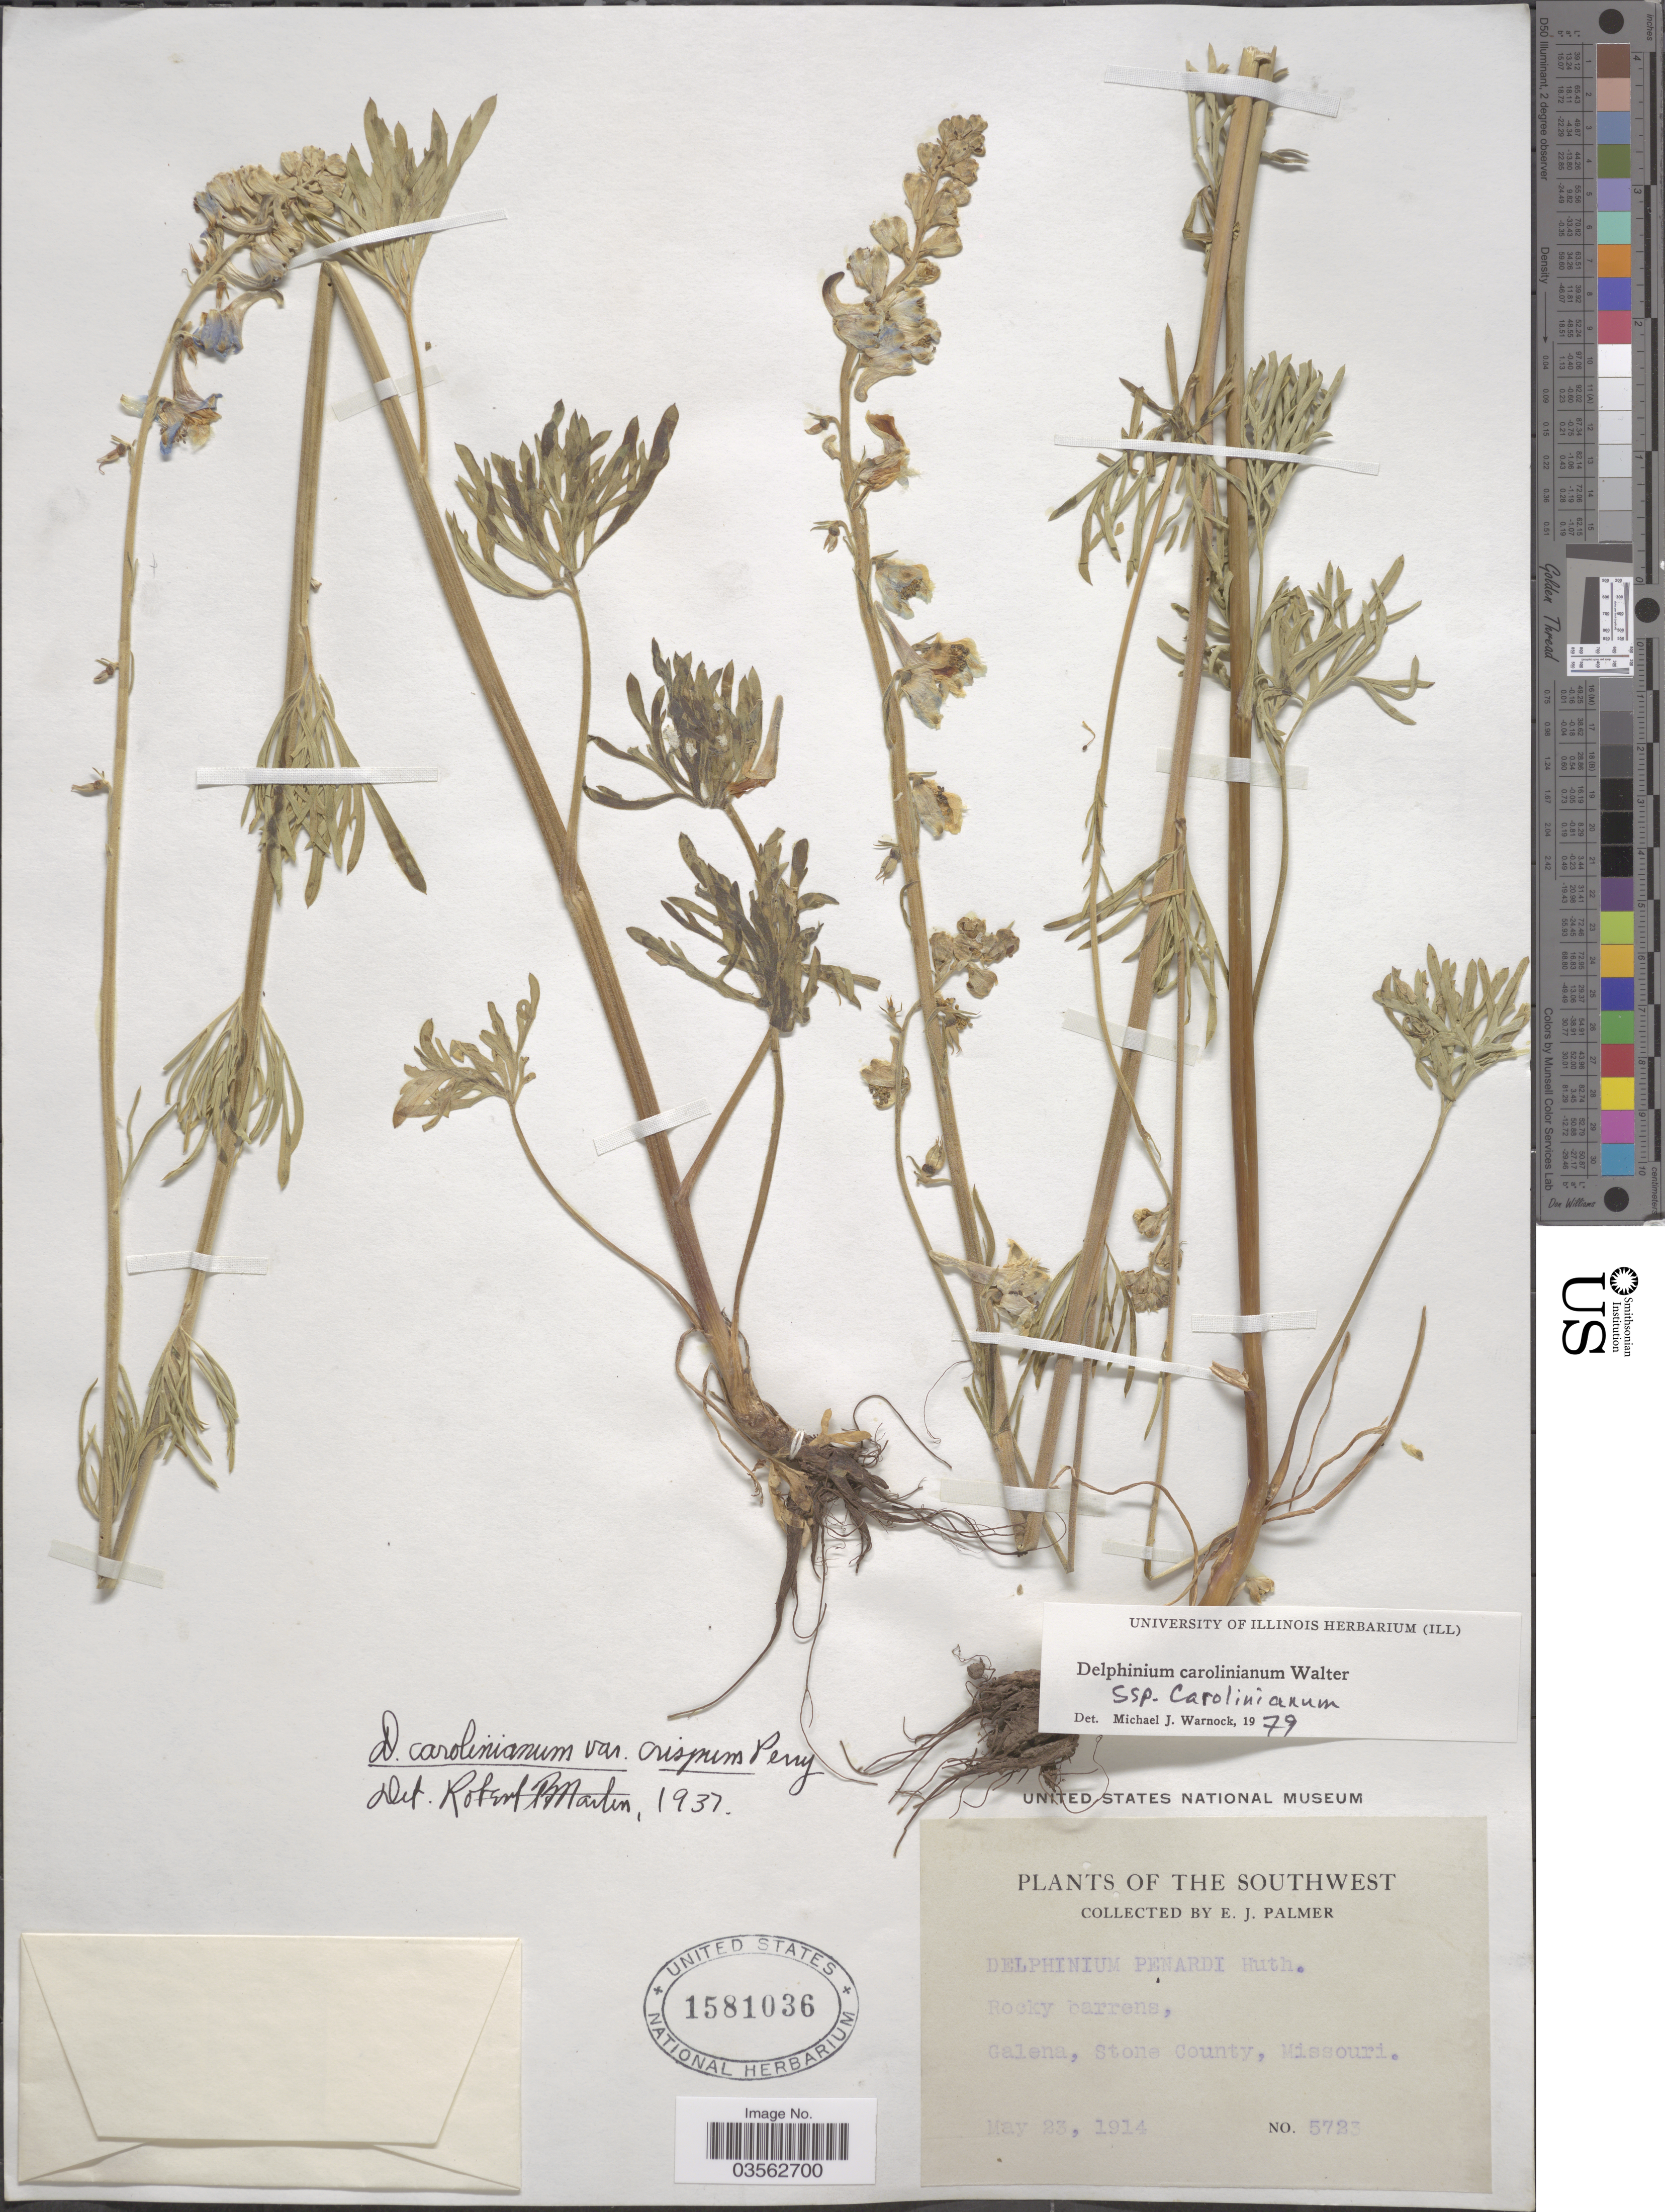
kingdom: Plantae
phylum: Tracheophyta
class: Magnoliopsida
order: Ranunculales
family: Ranunculaceae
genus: Delphinium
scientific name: Delphinium carolinianum subsp. carolinianum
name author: Walter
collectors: E. J. Palmer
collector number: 5723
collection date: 1914-05-23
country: United States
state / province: Missouri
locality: The Southwest. Rocky barrens, Galena, Stone County.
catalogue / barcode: US 1581036